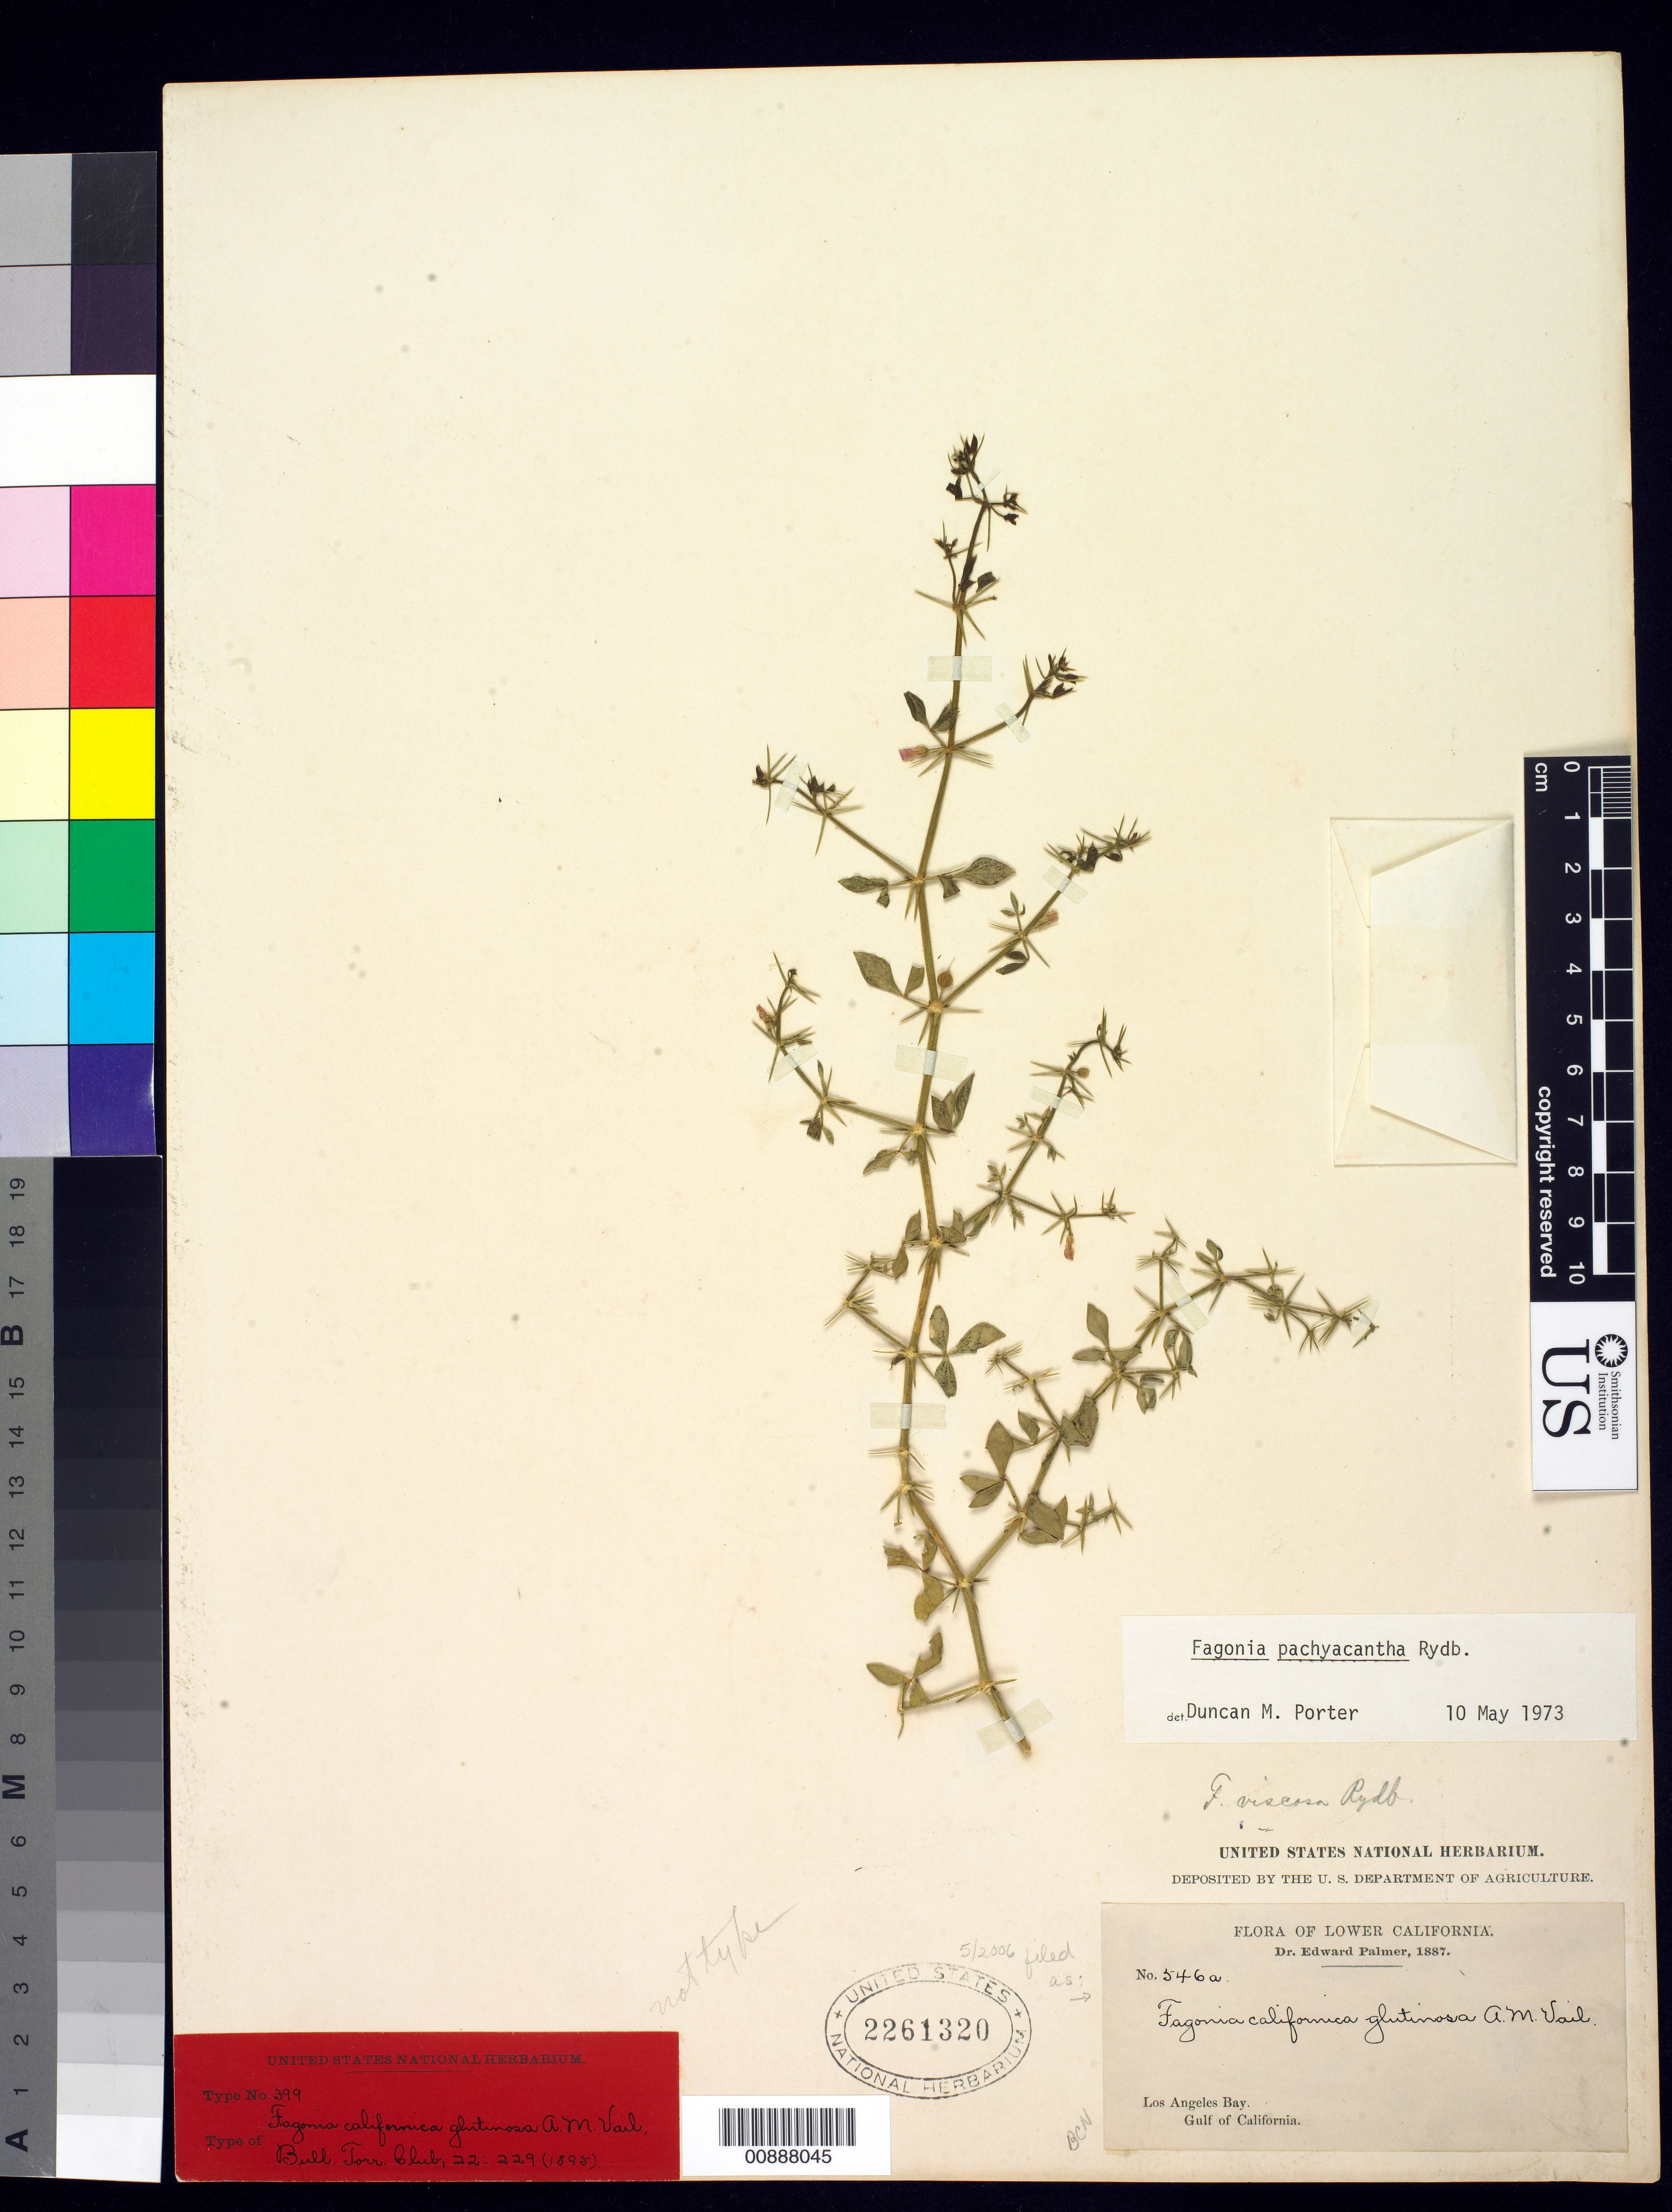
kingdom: Plantae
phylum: Tracheophyta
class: Magnoliopsida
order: Zygophyllales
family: Zygophyllaceae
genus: Fagonia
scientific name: Fagonia californica var. glutinosa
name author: Vail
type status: Isosyntype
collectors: E. Palmer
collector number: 546 a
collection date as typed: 1887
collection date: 1887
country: Mexico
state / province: Baja California Norte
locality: Lower California, Los Angeles Bay, Gulf of California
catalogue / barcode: US 2261320